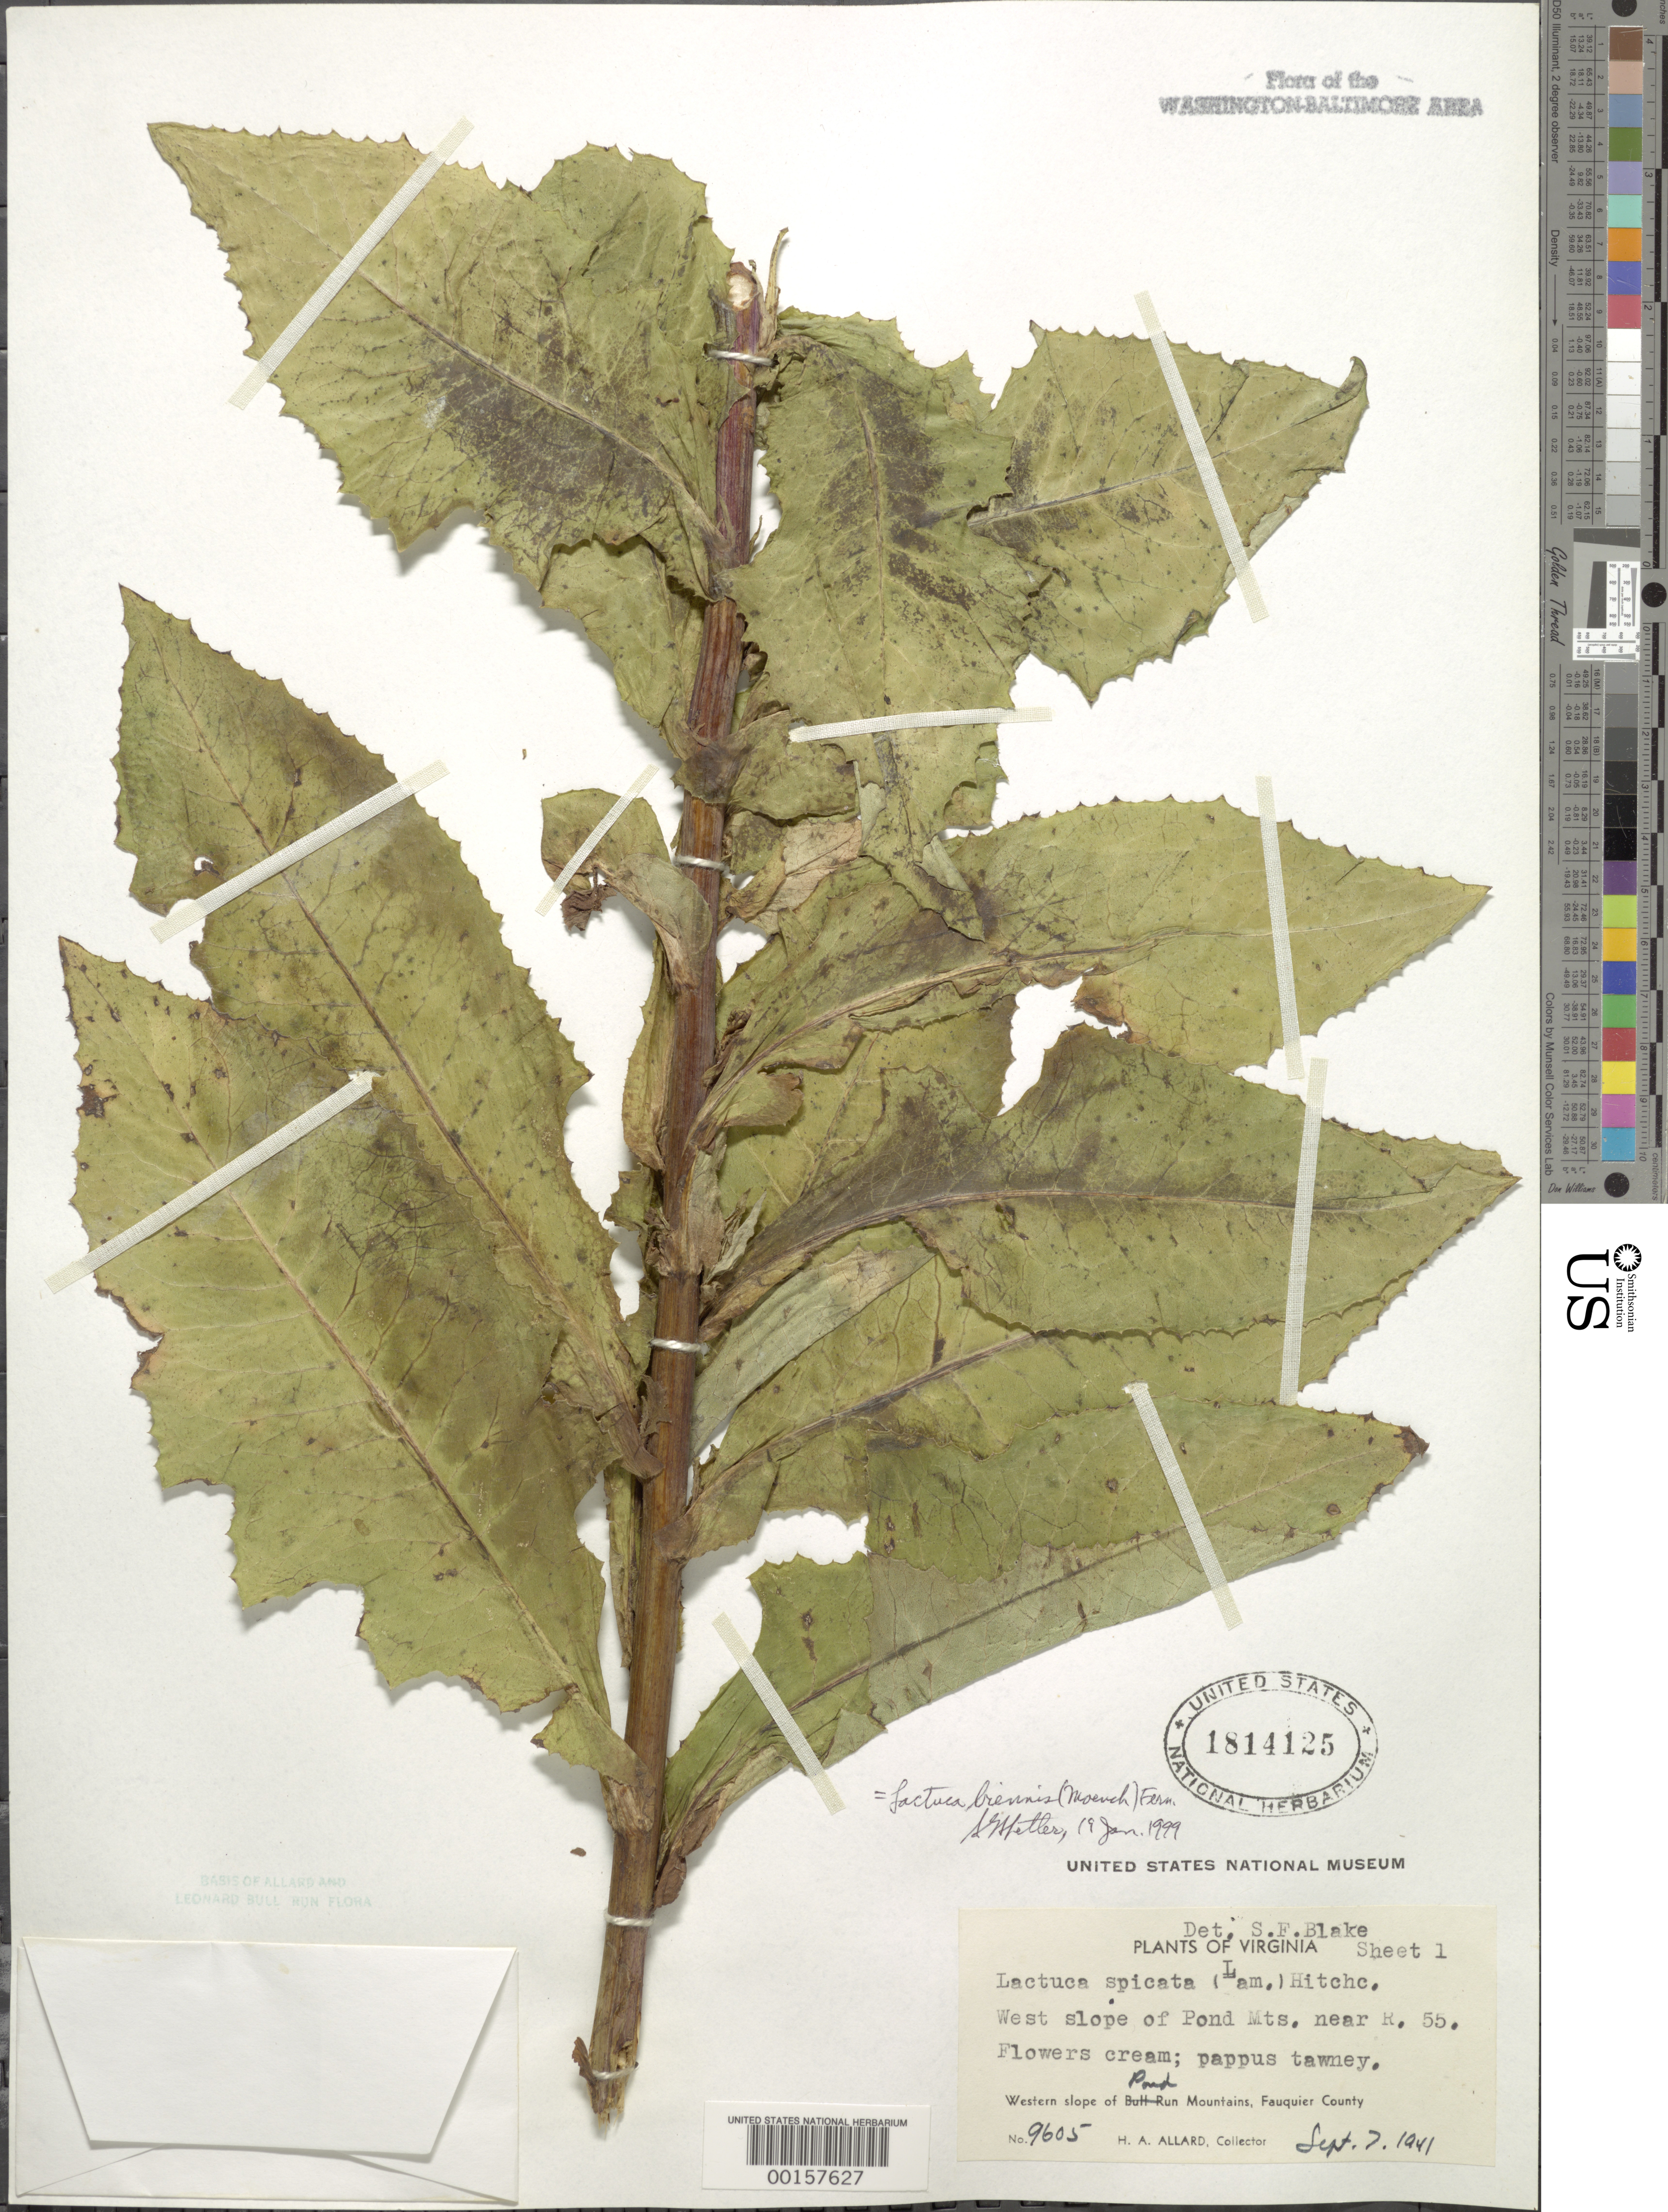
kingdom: Plantae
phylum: Tracheophyta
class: Magnoliopsida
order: Asterales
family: Asteraceae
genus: Lactuca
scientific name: Lactuca biennis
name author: (Moench) Fernald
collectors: H. A. Allard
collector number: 9605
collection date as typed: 07 Sep 1941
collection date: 1941-09-07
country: United States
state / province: Virginia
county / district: Fauquier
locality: West slope of Pond Mts. near R. 55.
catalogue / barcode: US 1814125